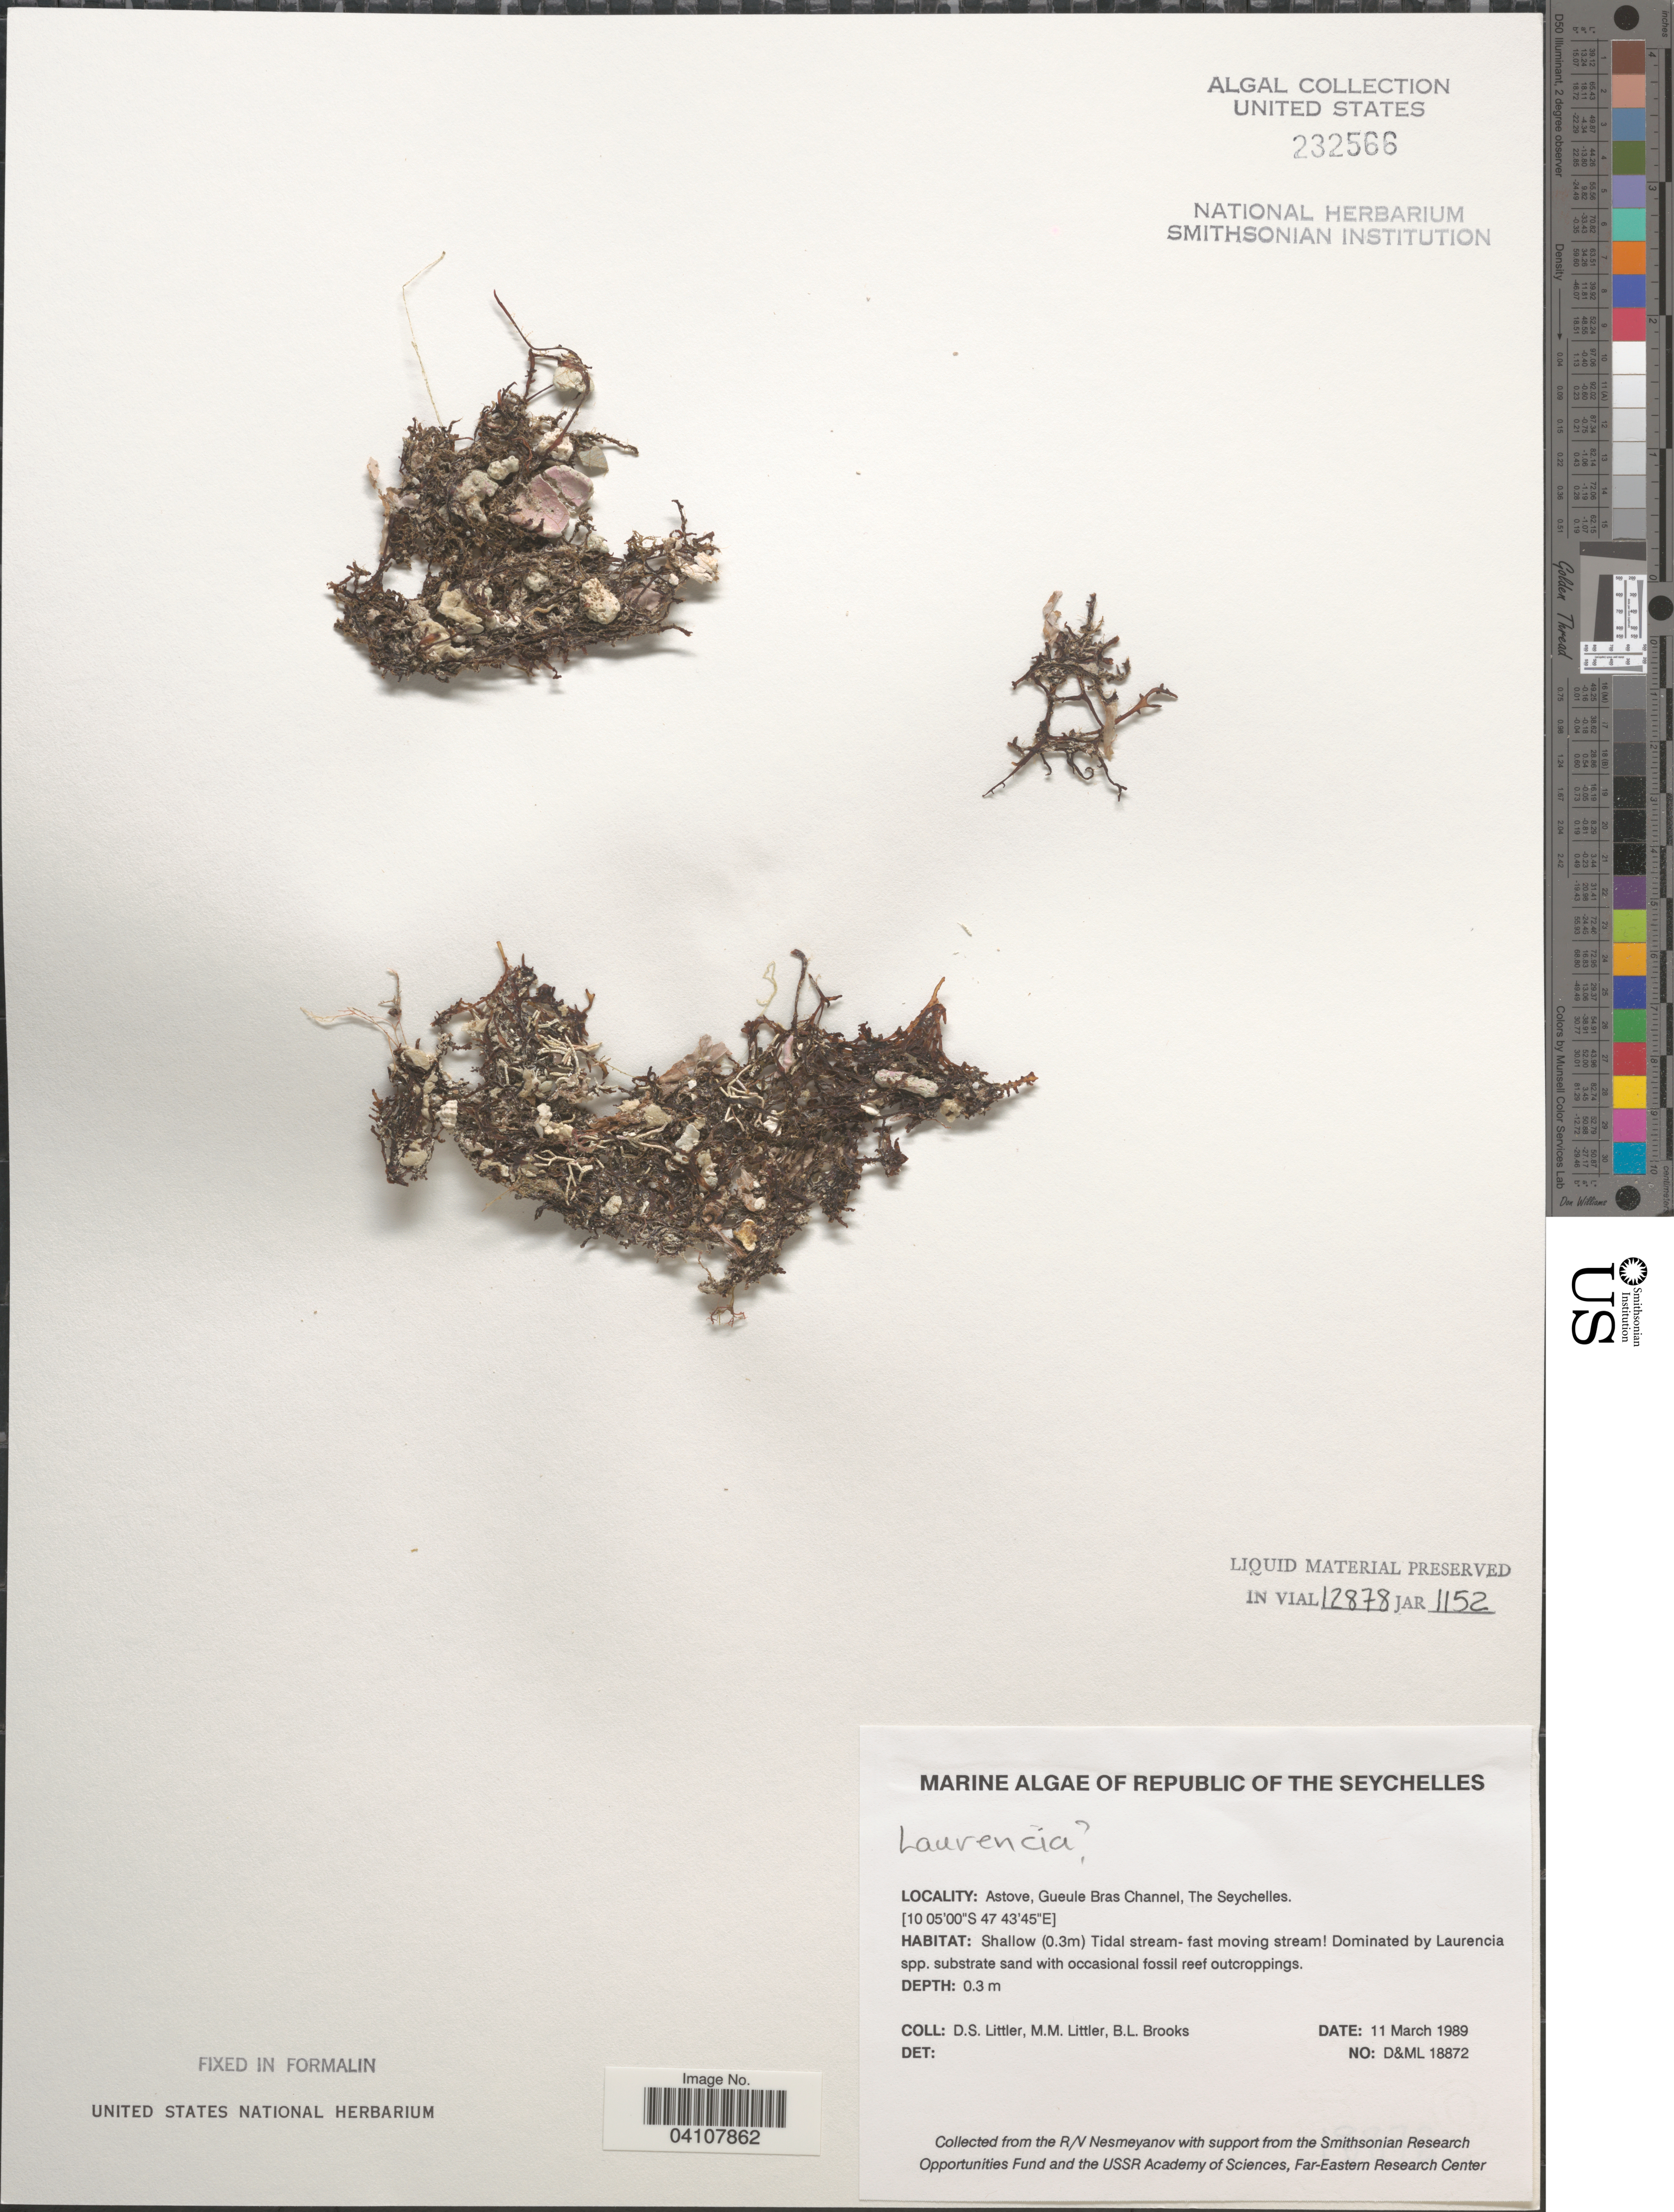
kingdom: Plantae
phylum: Rhodophyta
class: Florideophyceae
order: Ceramiales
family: Rhodomelaceae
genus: Laurencia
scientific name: Laurencia sp.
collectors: D. S. Littler & B. Brooks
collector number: D&ML18872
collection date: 1989-03-11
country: Seychelles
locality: Republic of the Seychelles. Astove, Gueule Bras Channel.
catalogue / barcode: US 232566